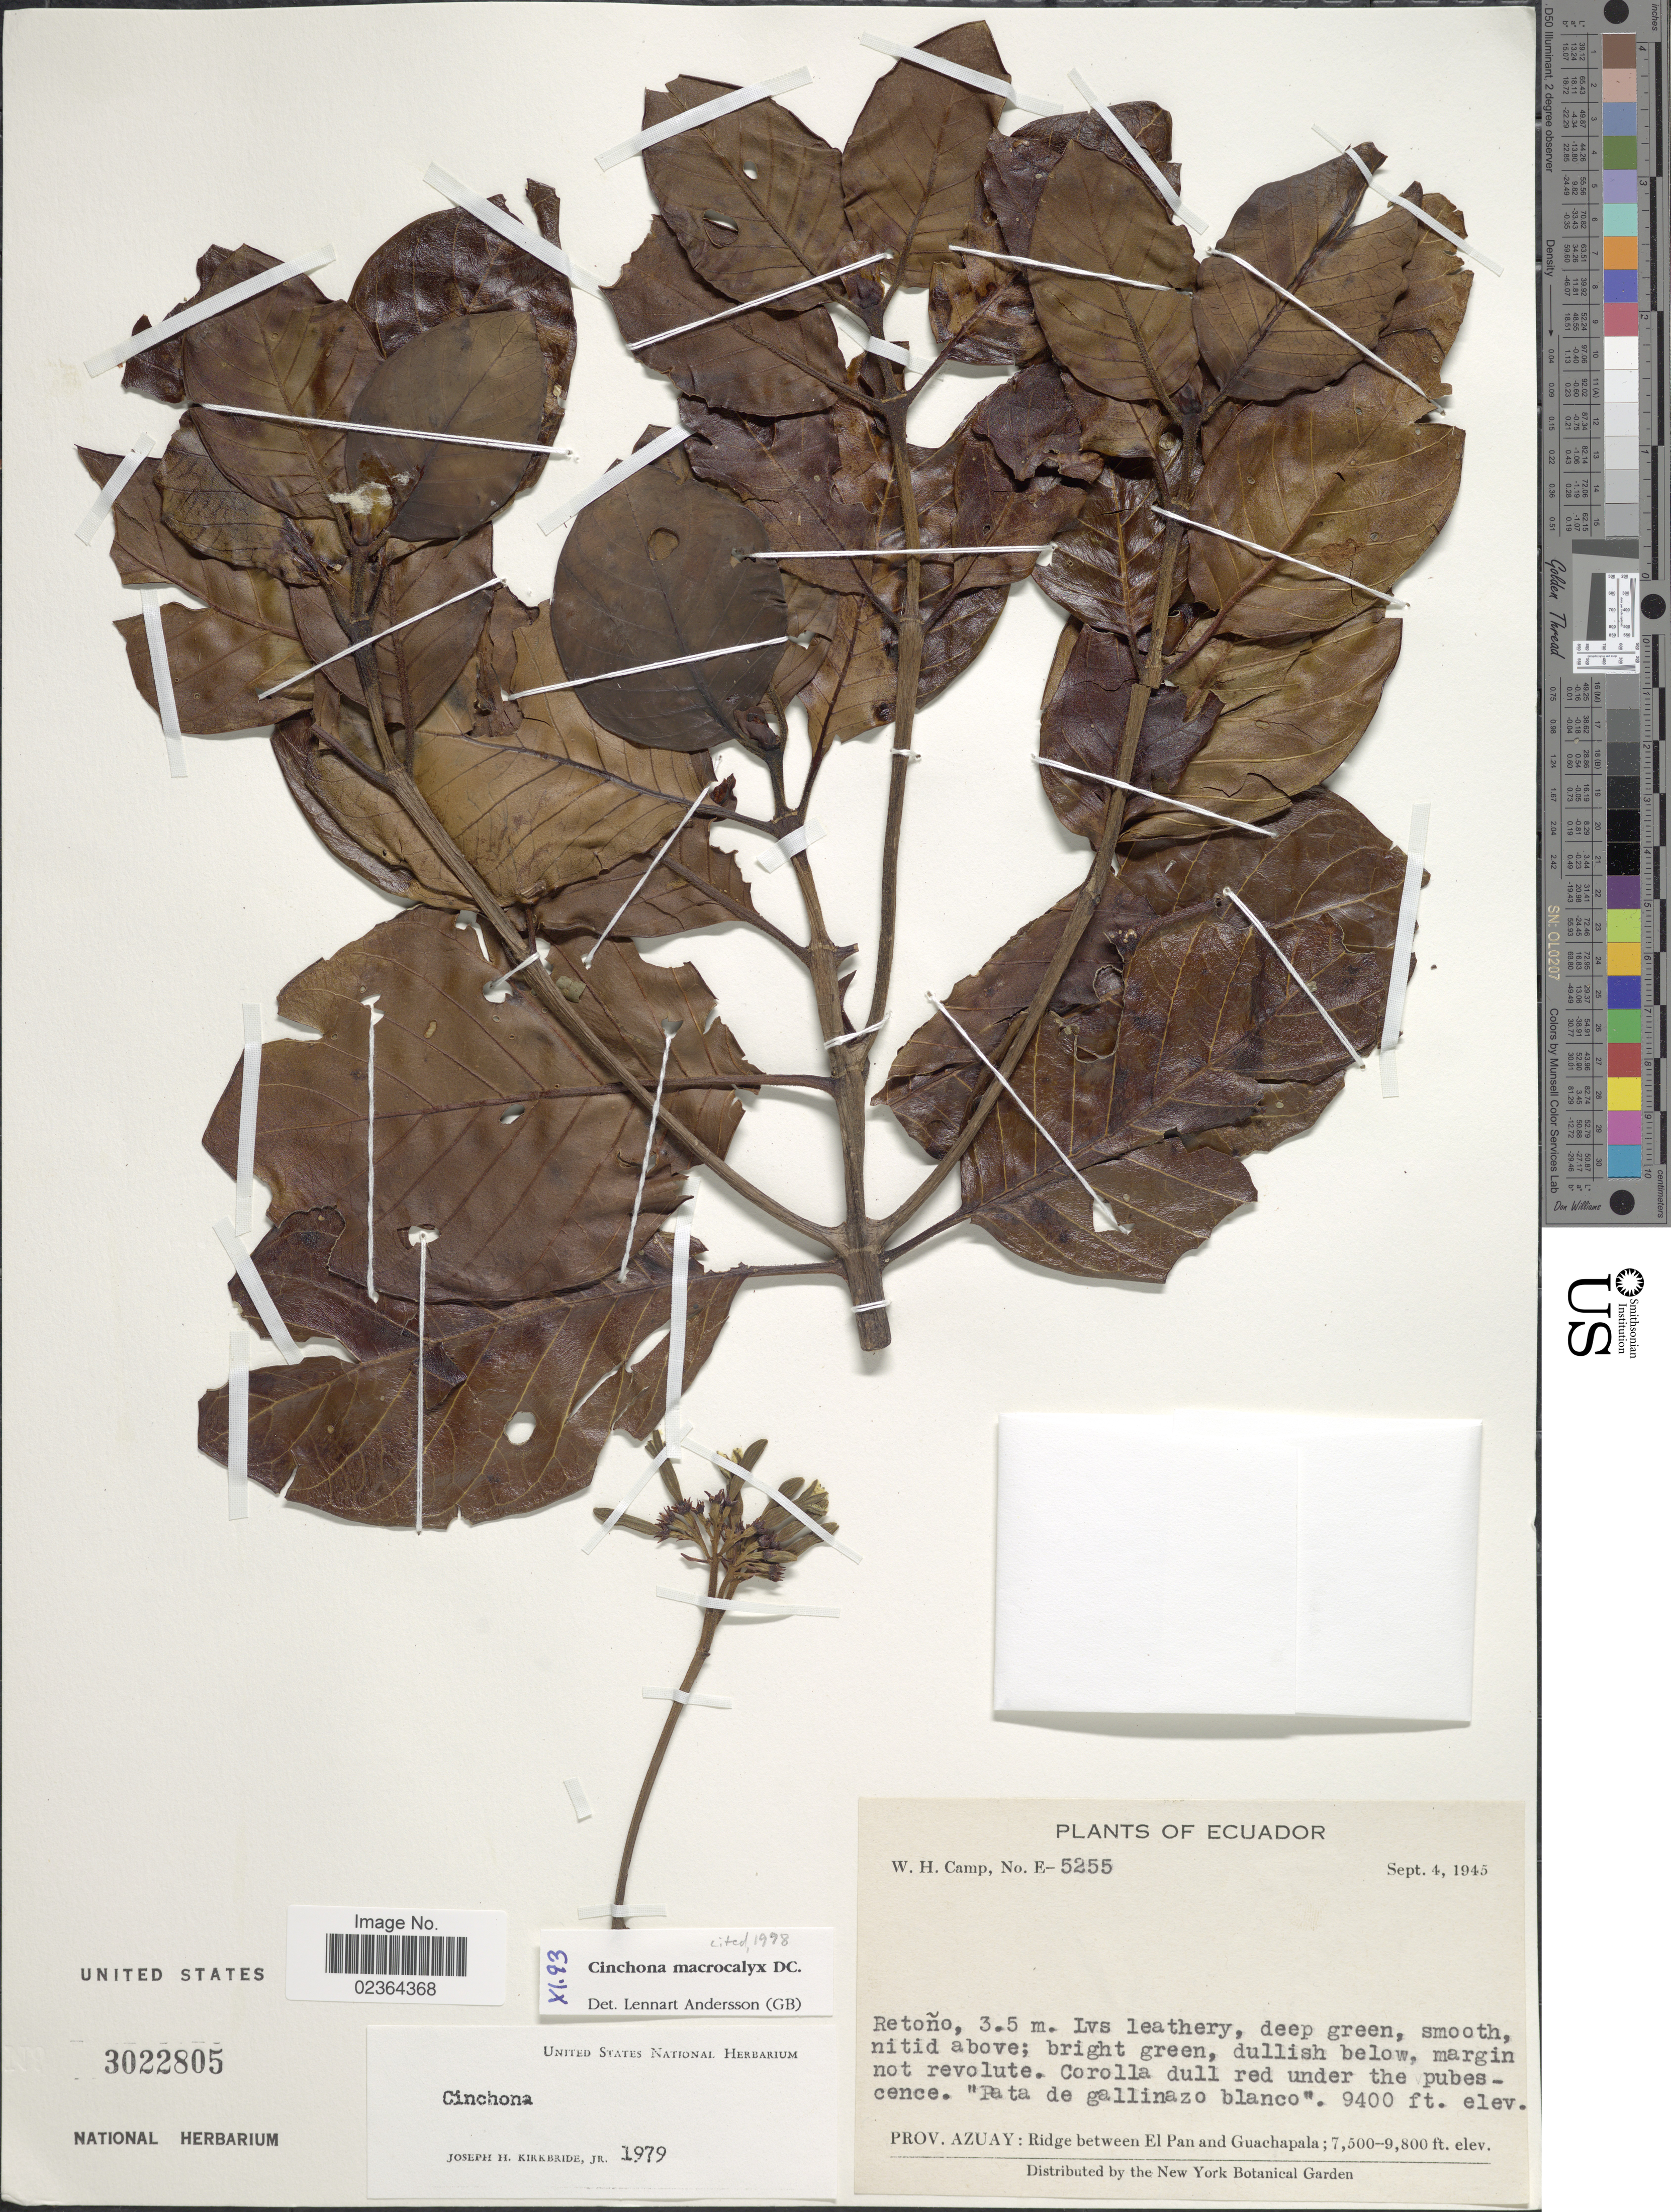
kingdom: Plantae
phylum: Tracheophyta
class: Magnoliopsida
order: Gentianales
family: Rubiaceae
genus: Cinchona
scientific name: Cinchona macrocalyx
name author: Pav. ex DC.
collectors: W. H. Camp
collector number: E-5255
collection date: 1945-09-04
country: Ecuador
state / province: Azuay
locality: Prov. Azuay: Ridge between El Pan and Guachapala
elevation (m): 2865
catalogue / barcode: US 3022805